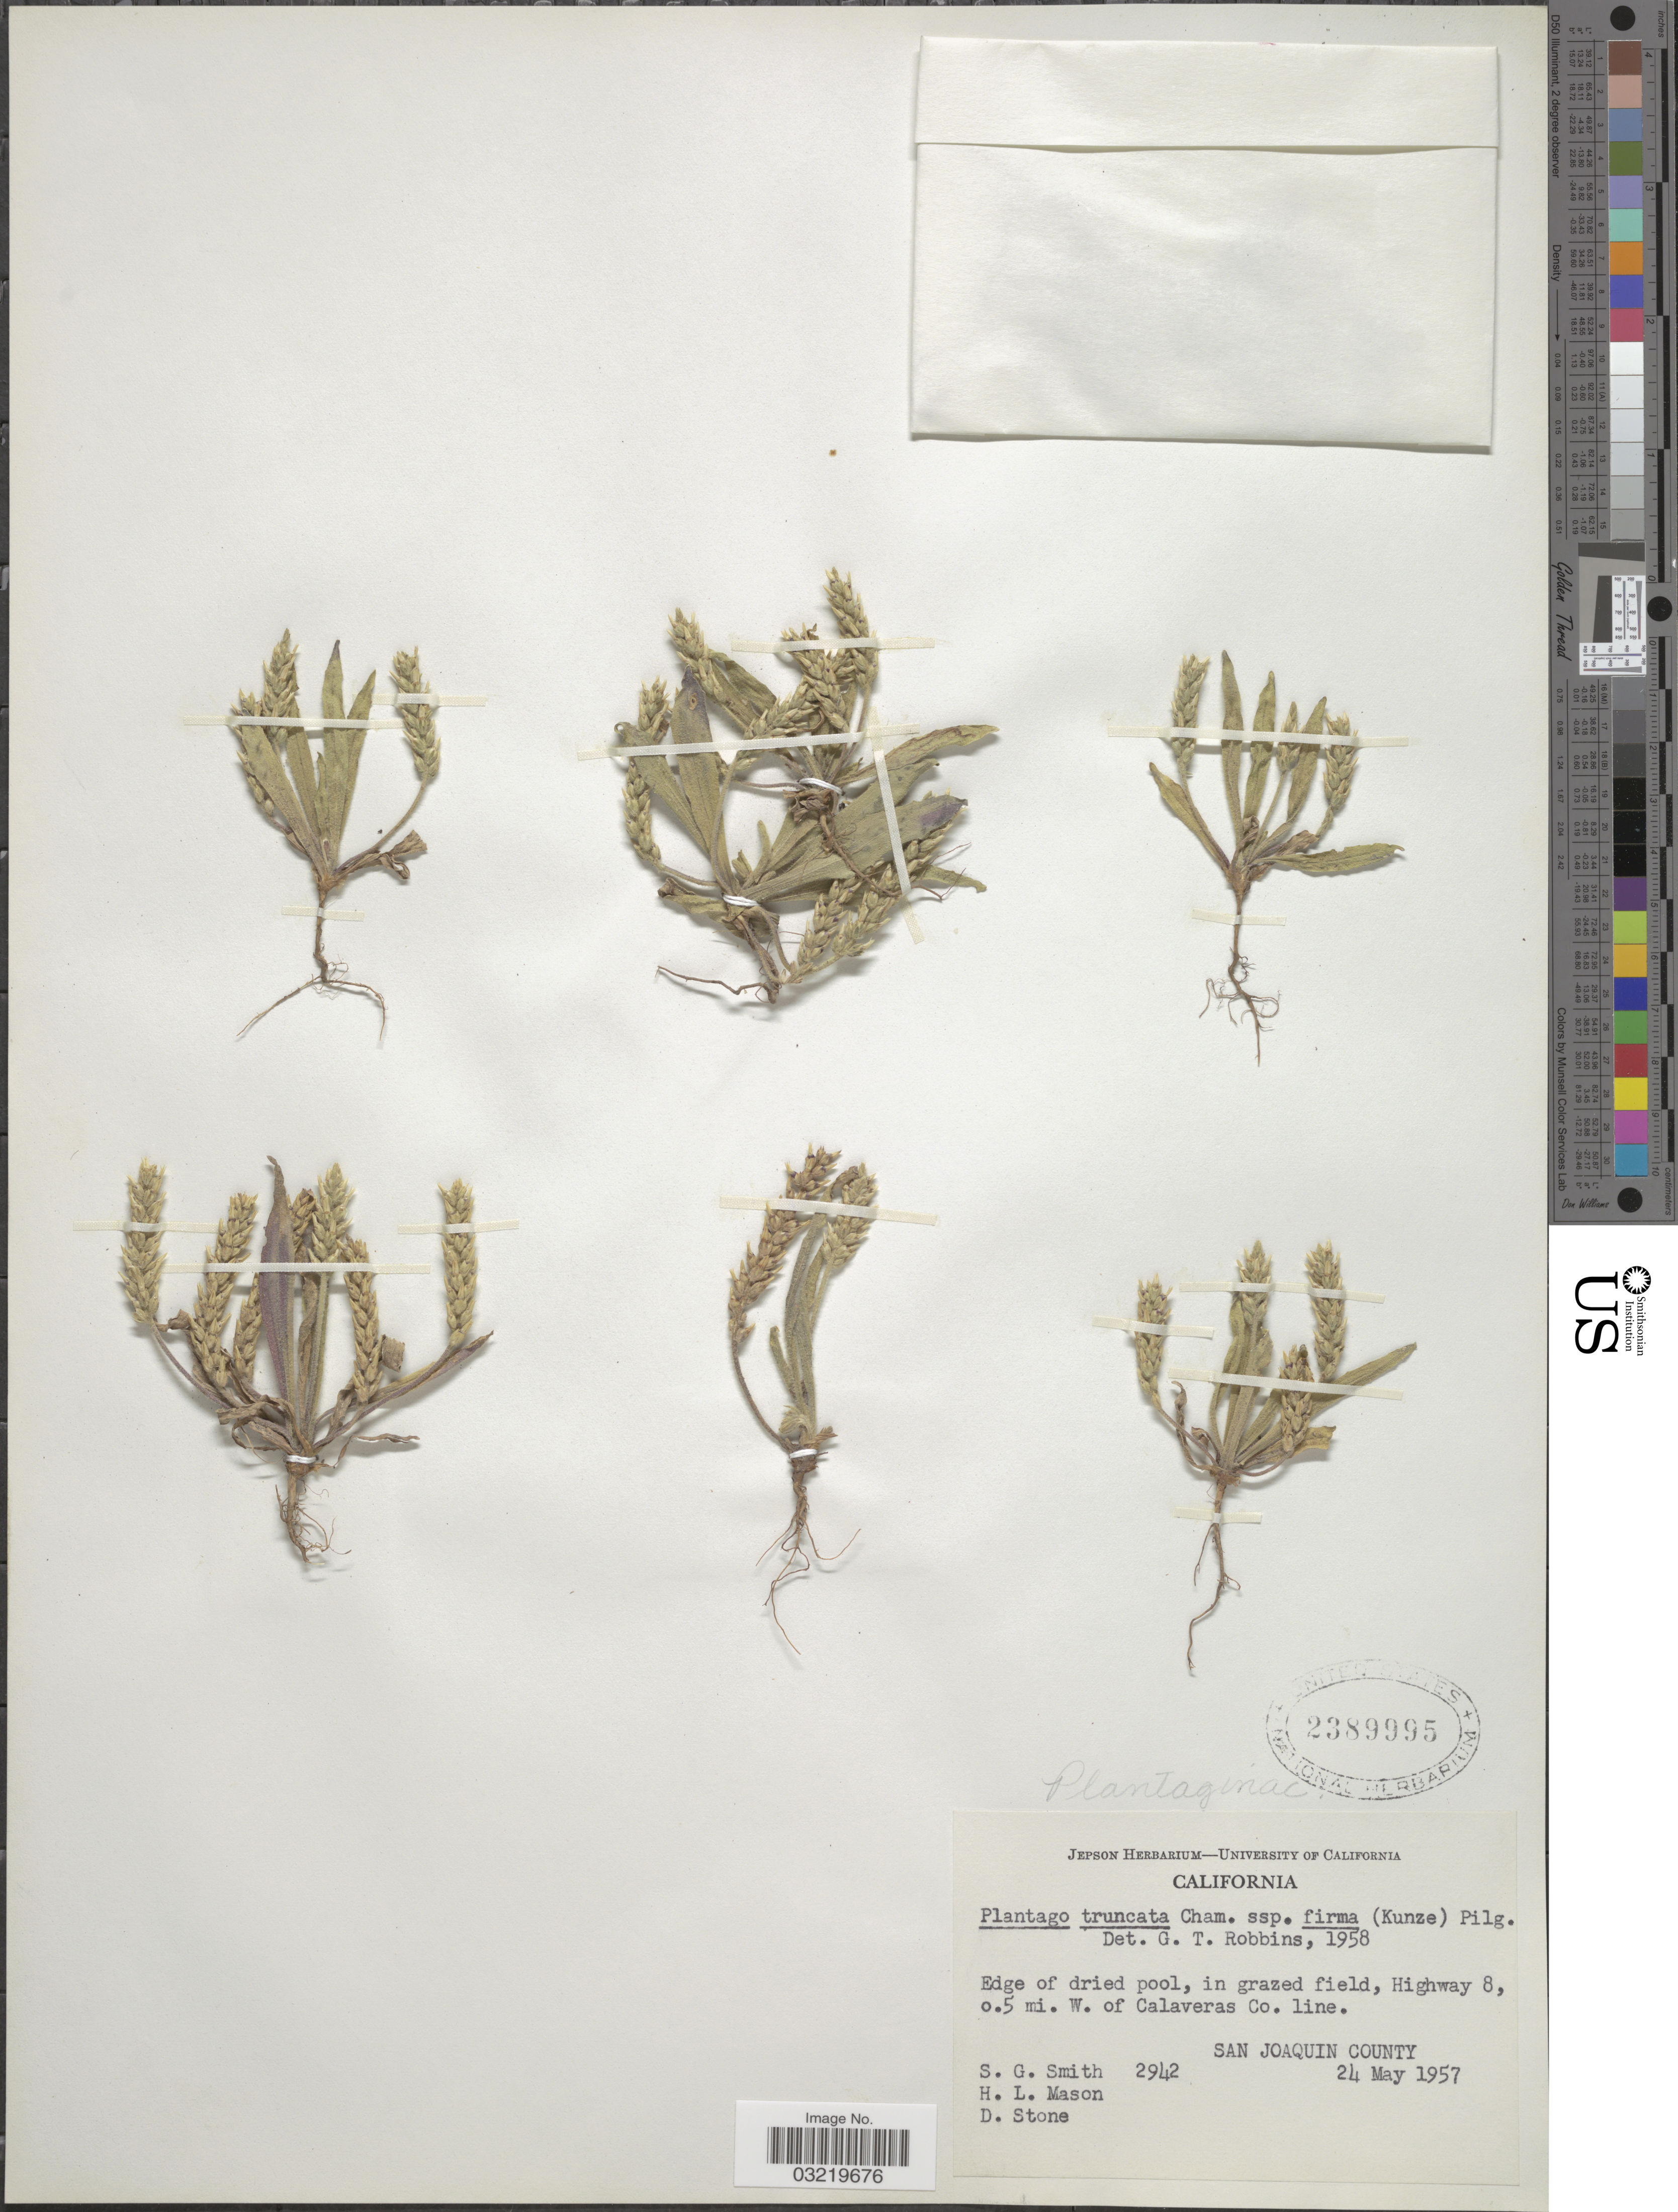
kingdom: Plantae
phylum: Tracheophyta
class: Magnoliopsida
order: Lamiales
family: Plantaginaceae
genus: Plantago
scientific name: Plantago truncata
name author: Cham. & Schltdl.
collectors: S. G. Smith, H. L. Mason & D. Stone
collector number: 2942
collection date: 1957-05-24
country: United States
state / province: California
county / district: San Joaquin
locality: Highway 8, 0.5 mi. W. of Calaveras Co. line. San Joaquin County.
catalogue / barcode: US 2389995